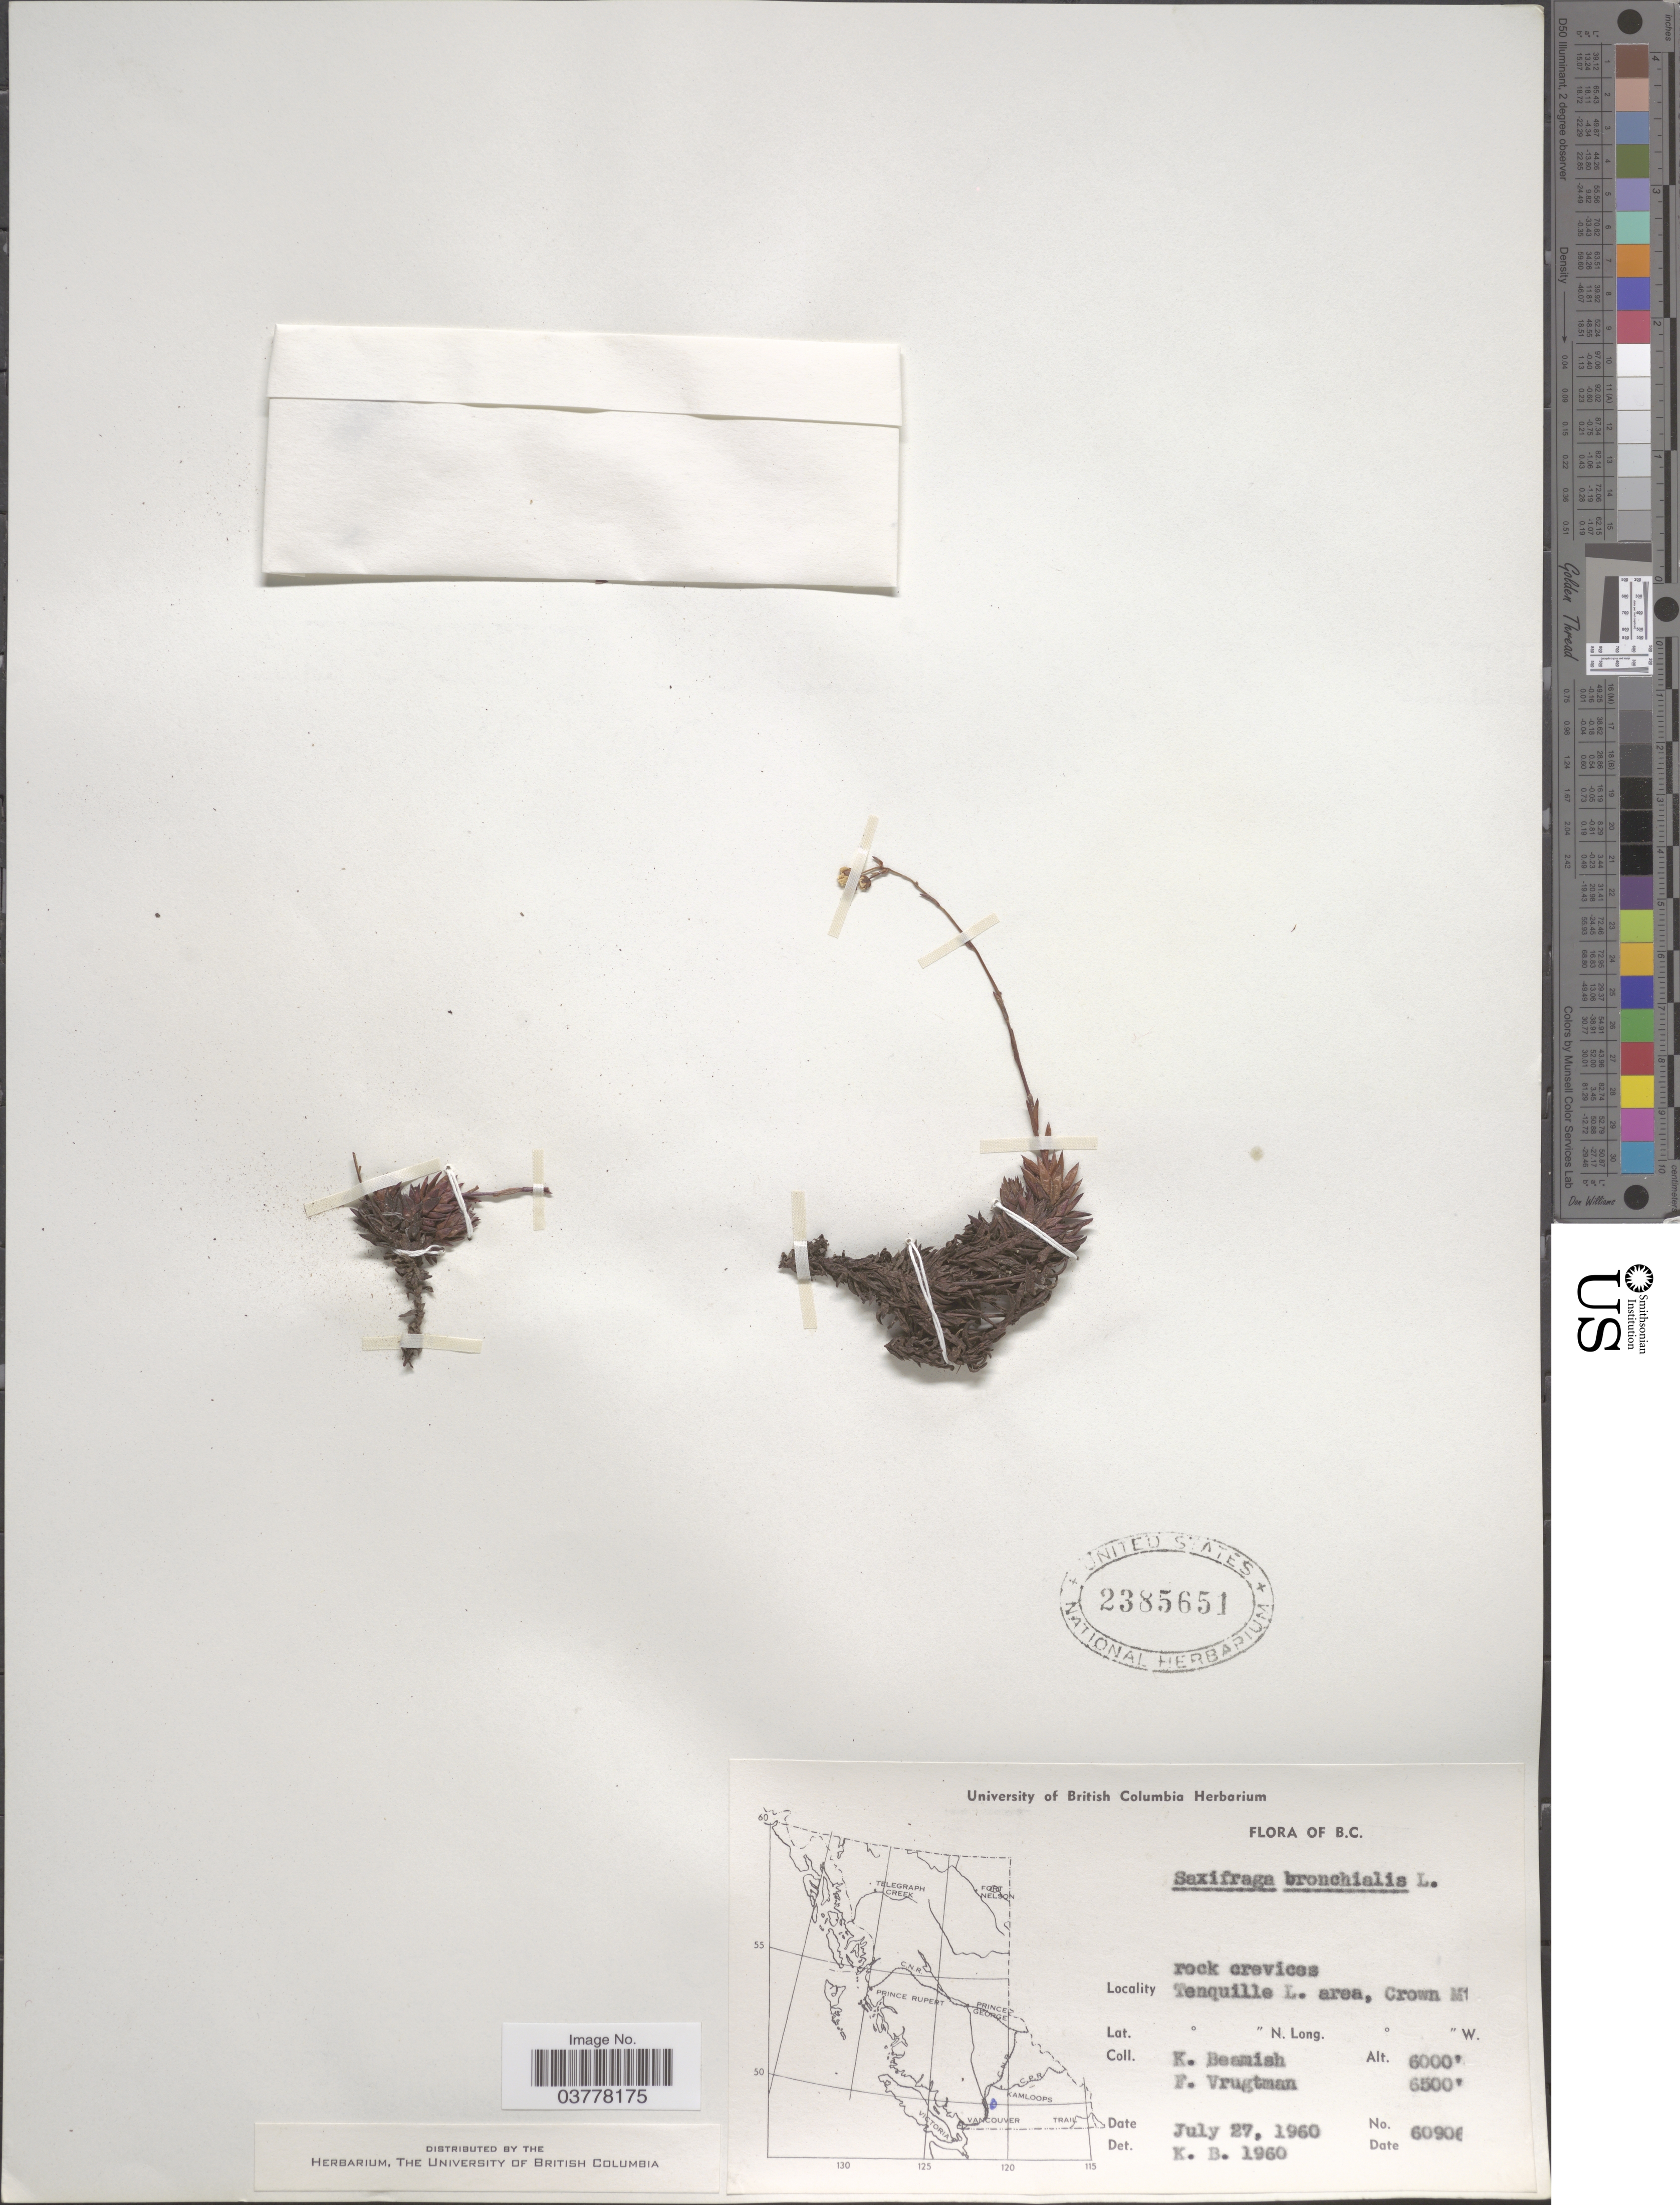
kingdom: Plantae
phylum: Tracheophyta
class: Magnoliopsida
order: Saxifragales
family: Saxifragaceae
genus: Saxifraga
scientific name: Saxifraga bronchialis subsp. austromontana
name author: (Wiegand) Piper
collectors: K. Beamish & F. Vrugtman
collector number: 60906*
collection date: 1960-07-27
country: Canada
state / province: British Columbia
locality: Tenquille L. area, Crown Mt.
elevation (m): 1829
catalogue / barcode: US 2385651